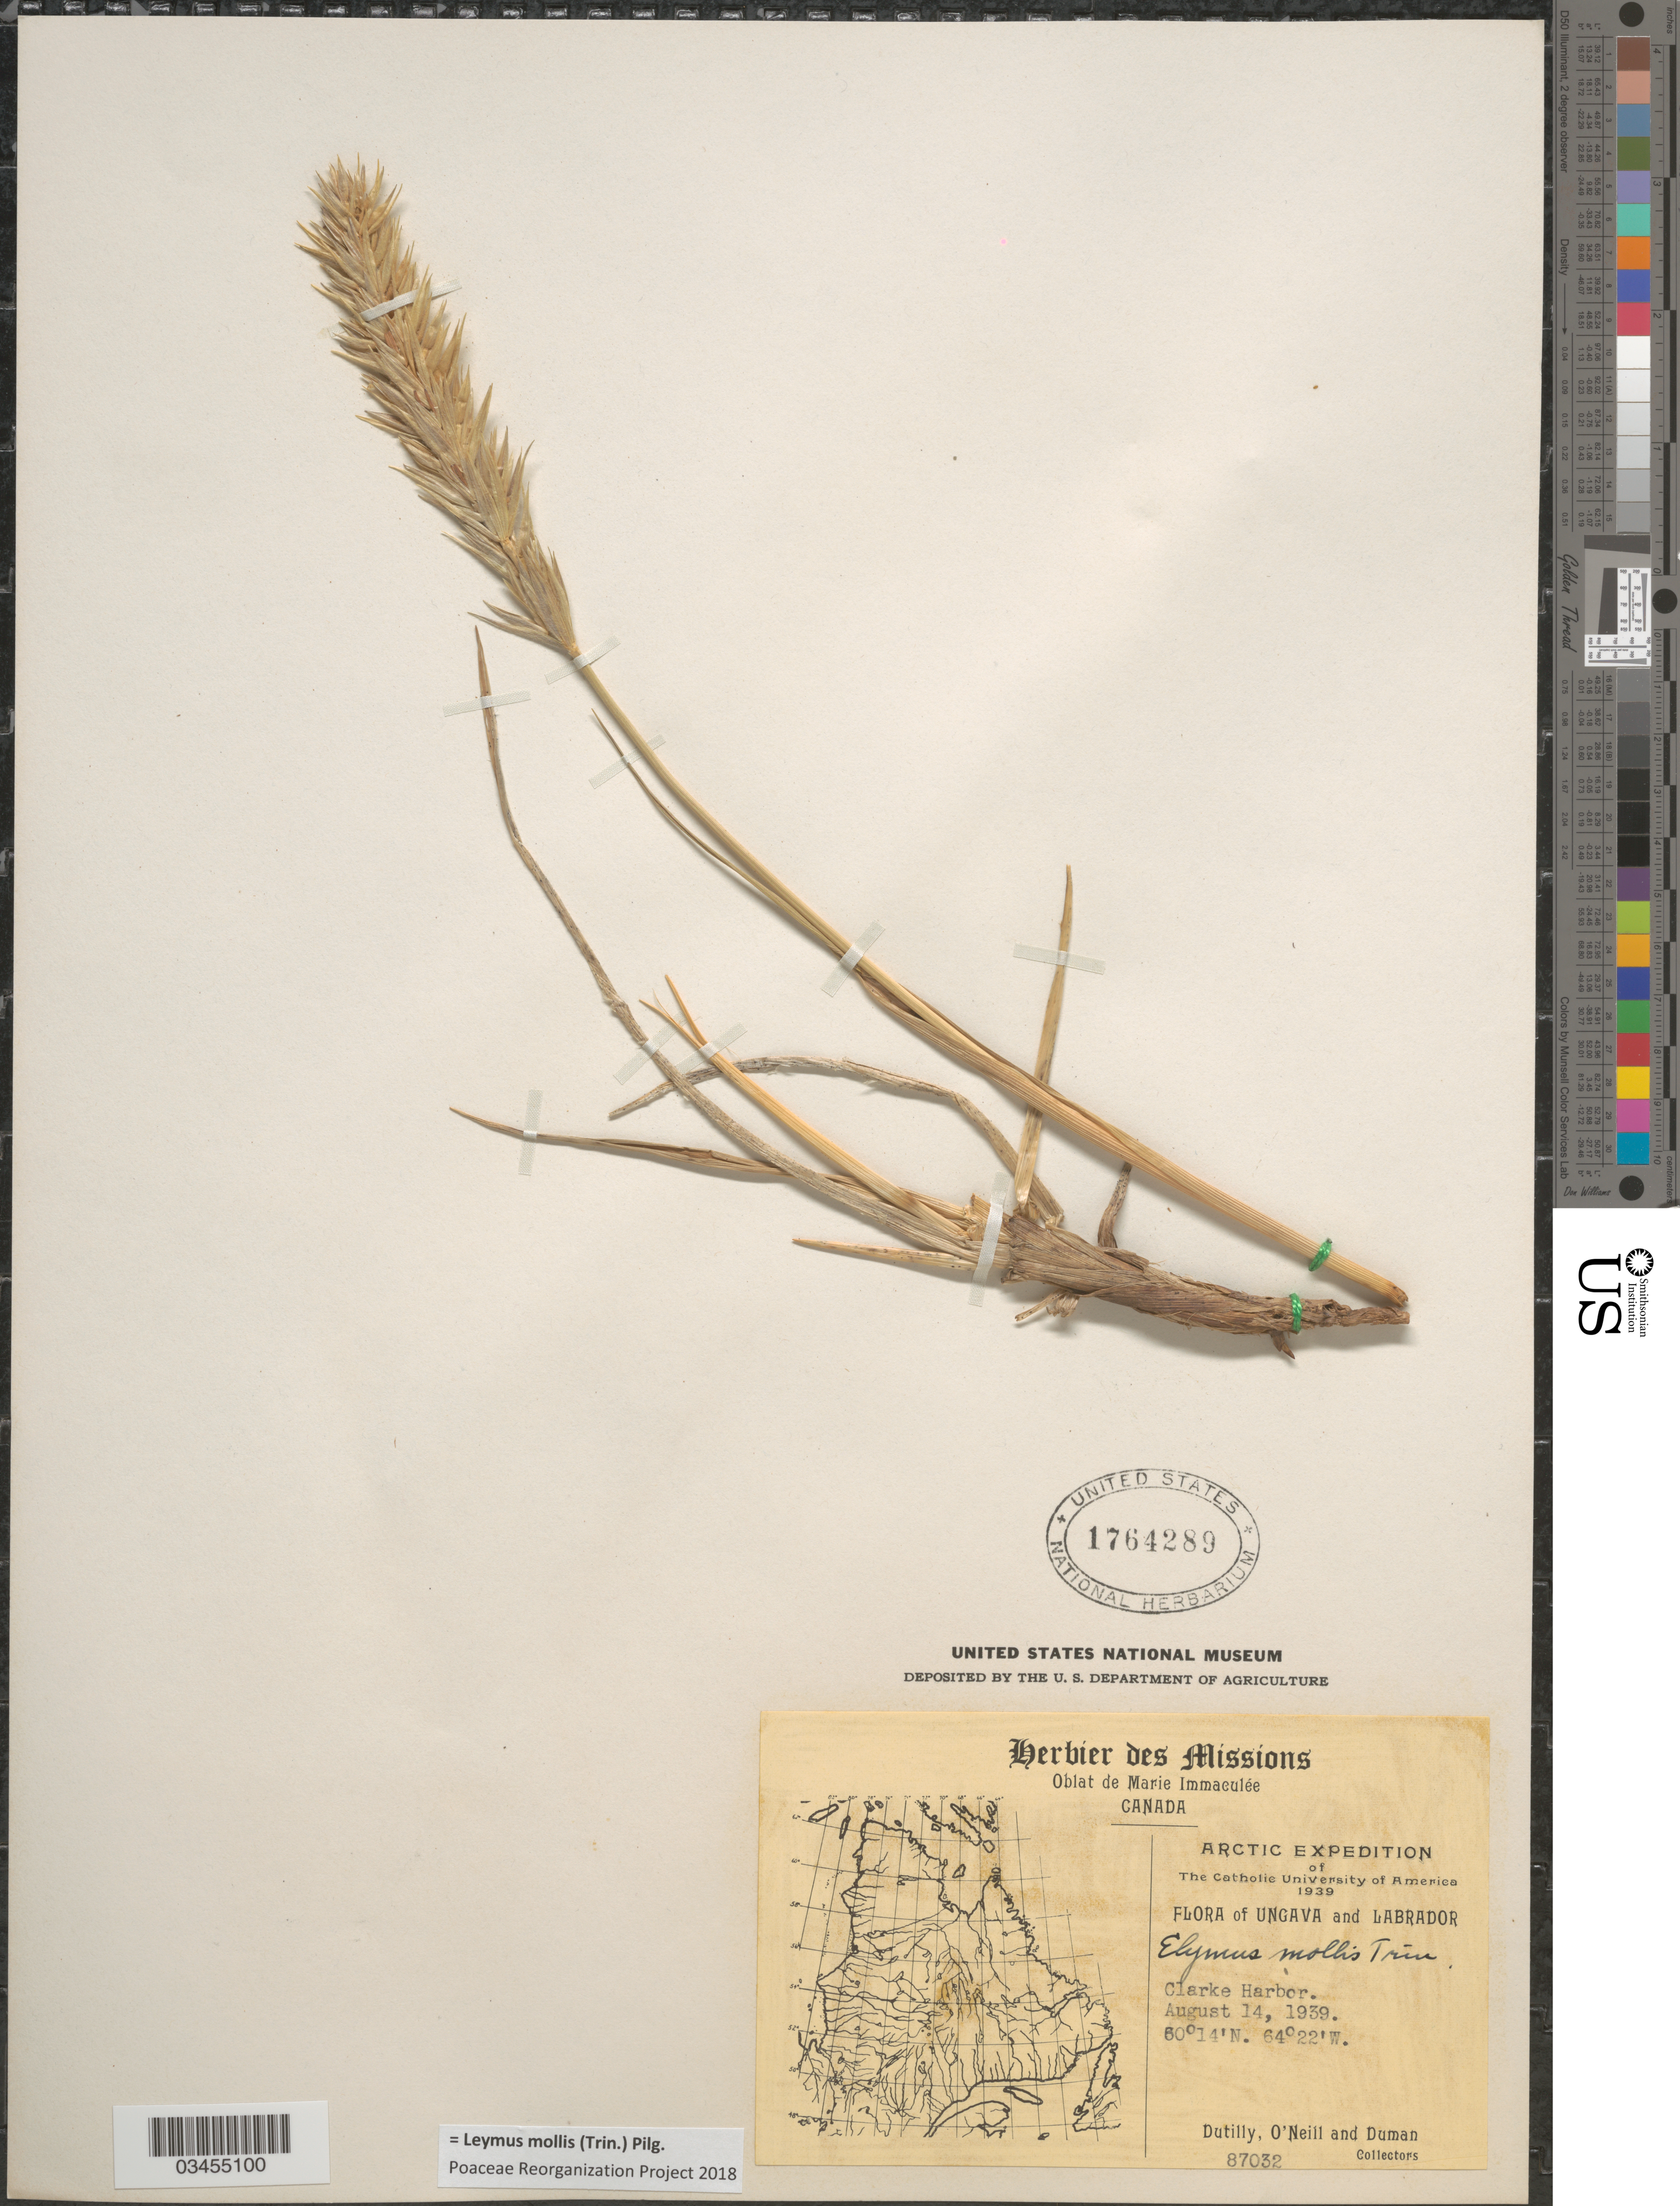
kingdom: Plantae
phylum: Tracheophyta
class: Liliopsida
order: Poales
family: Poaceae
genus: Leymus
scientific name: Leymus mollis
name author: (Trin.) Pilg.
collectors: -. Dutilly, -. O'Neill & -. Duman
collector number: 87032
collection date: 1939-08-14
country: Canada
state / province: Newfoundland and Labrador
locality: Arctic Expedition of The Catholic University of America 1939. Ungava and Labrador. Clarke Harbor.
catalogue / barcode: US 1764289